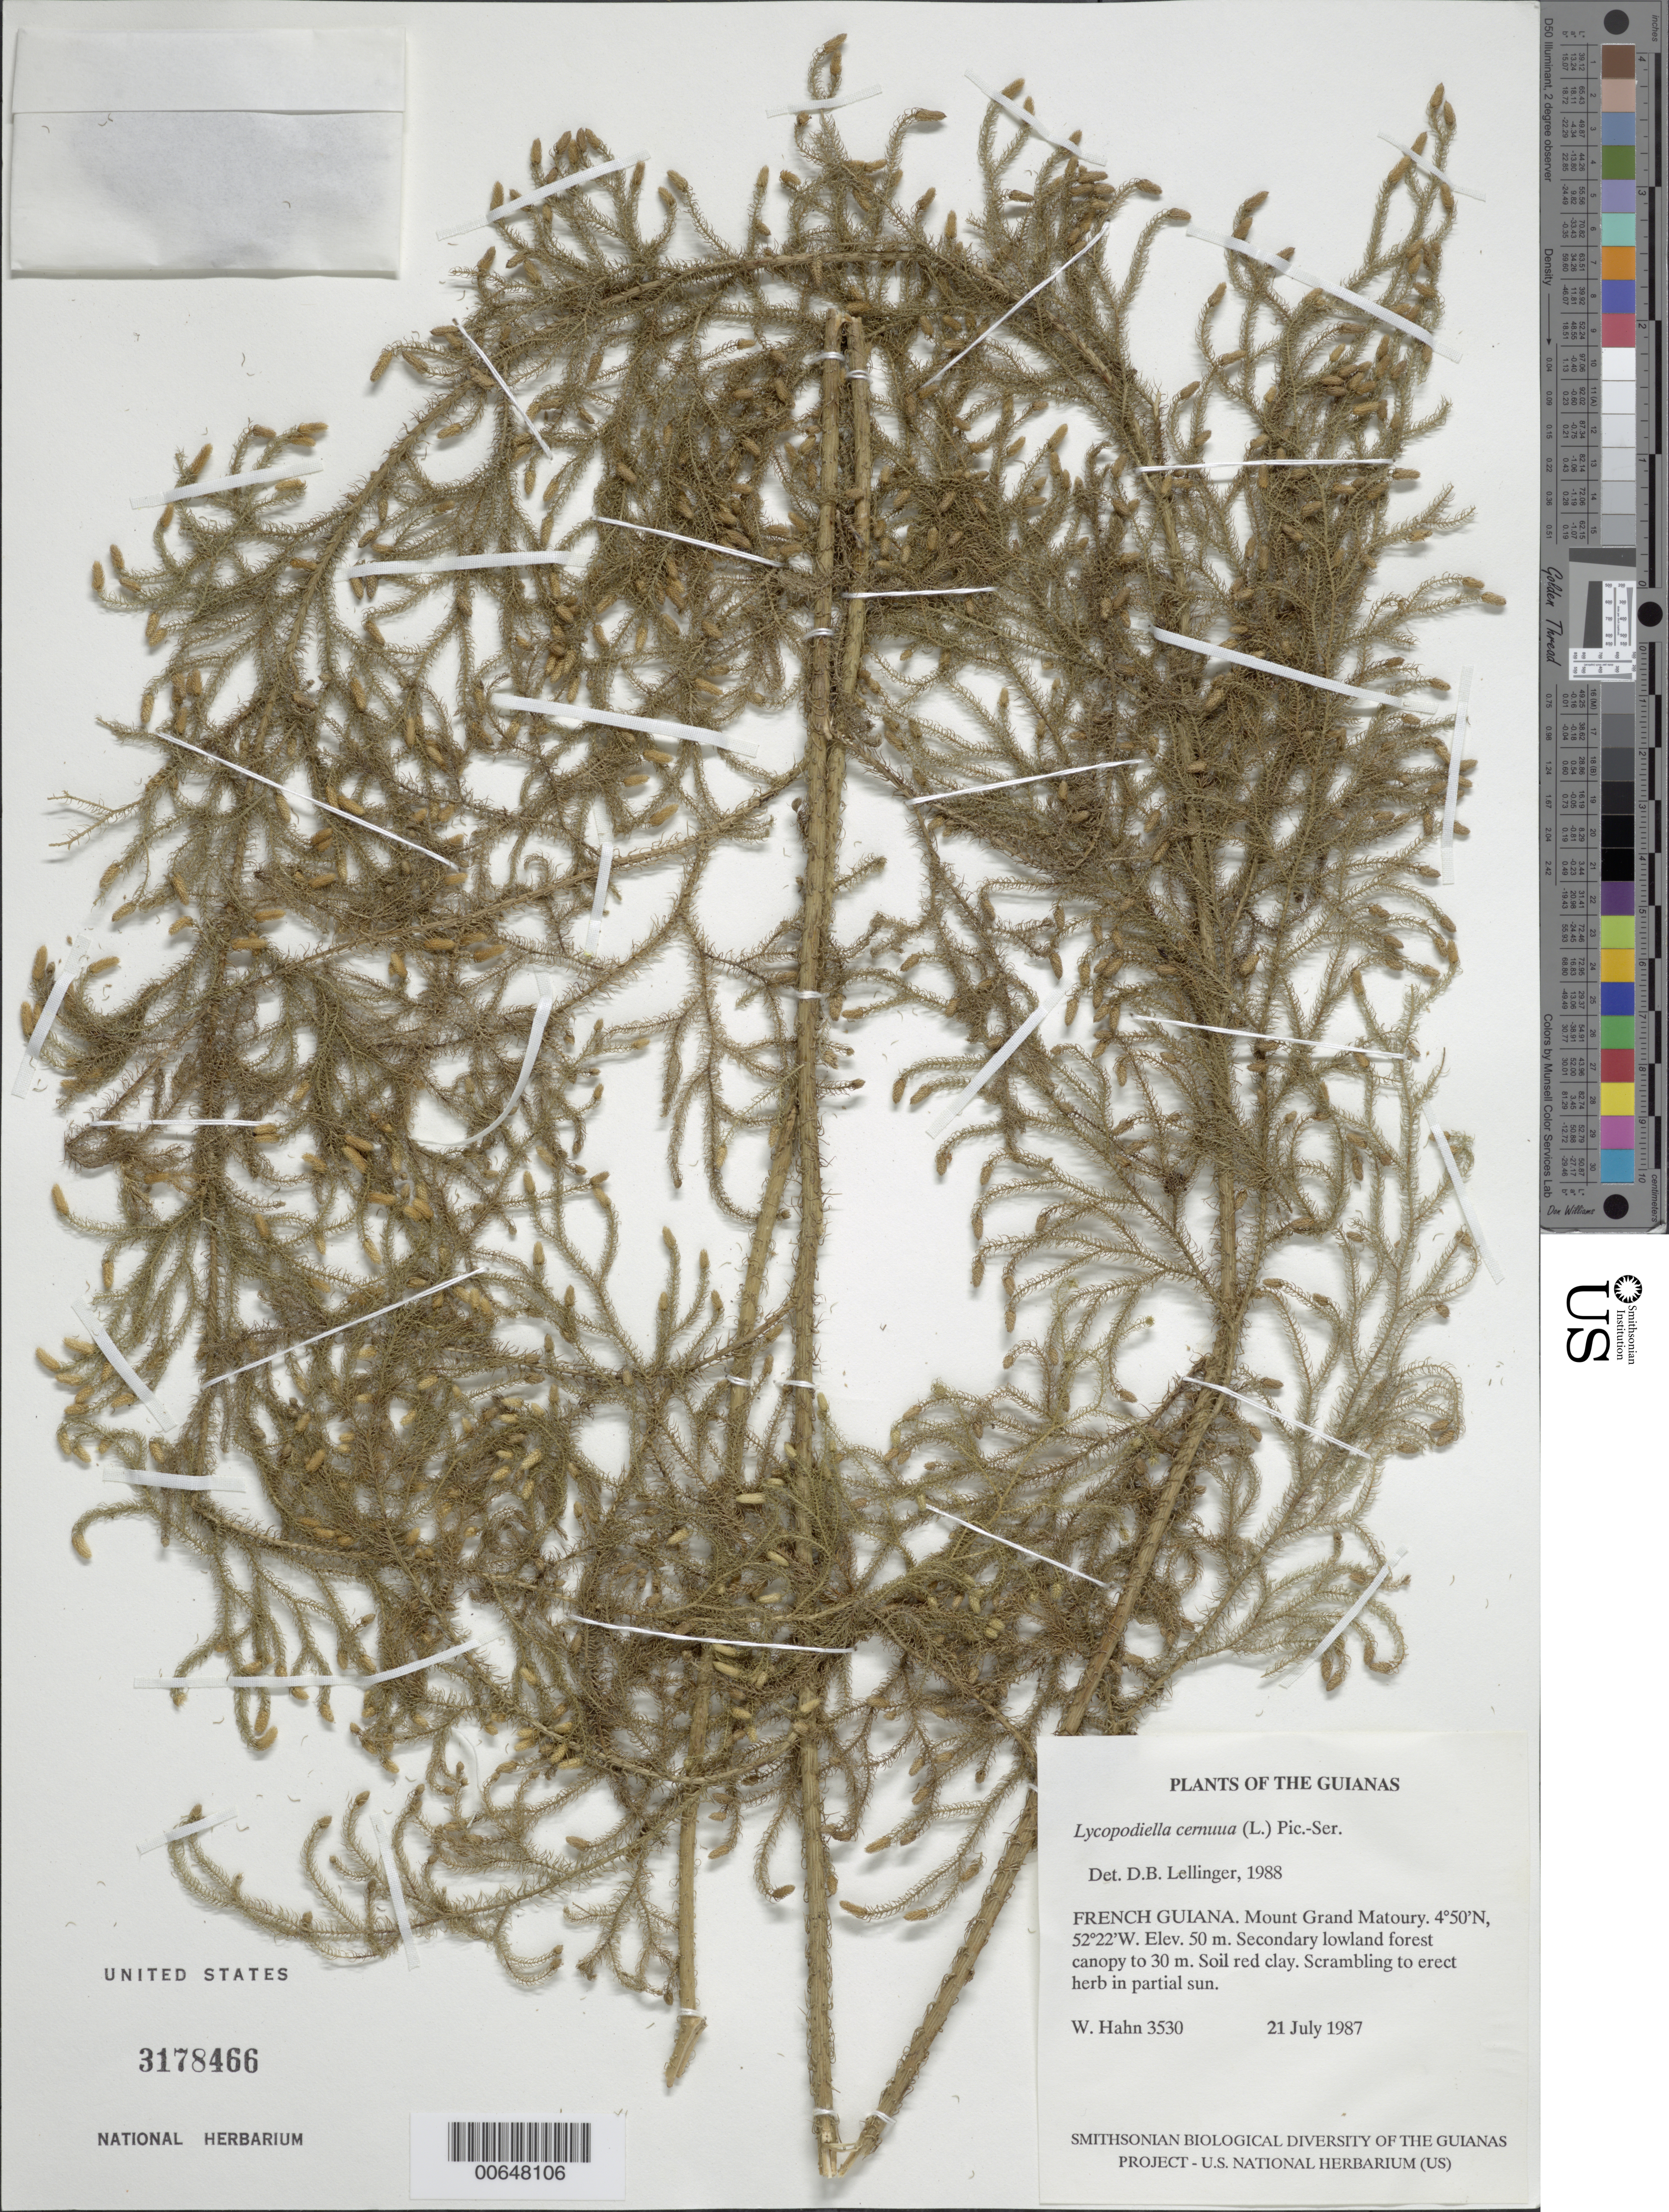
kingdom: Plantae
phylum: Tracheophyta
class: Lycopodiopsida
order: Lycopodiales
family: Lycopodiaceae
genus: Palhinhaea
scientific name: Palhinhaea cernua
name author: (L.) Vasc. & Franco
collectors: W. Hahn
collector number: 3530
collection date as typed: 21 July 1987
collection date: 1987-07-21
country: French Guiana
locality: Mount Grand Matoury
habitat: Secondary lowland forest canopy to 30 m. Soil red clay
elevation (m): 50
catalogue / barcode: US 3178466